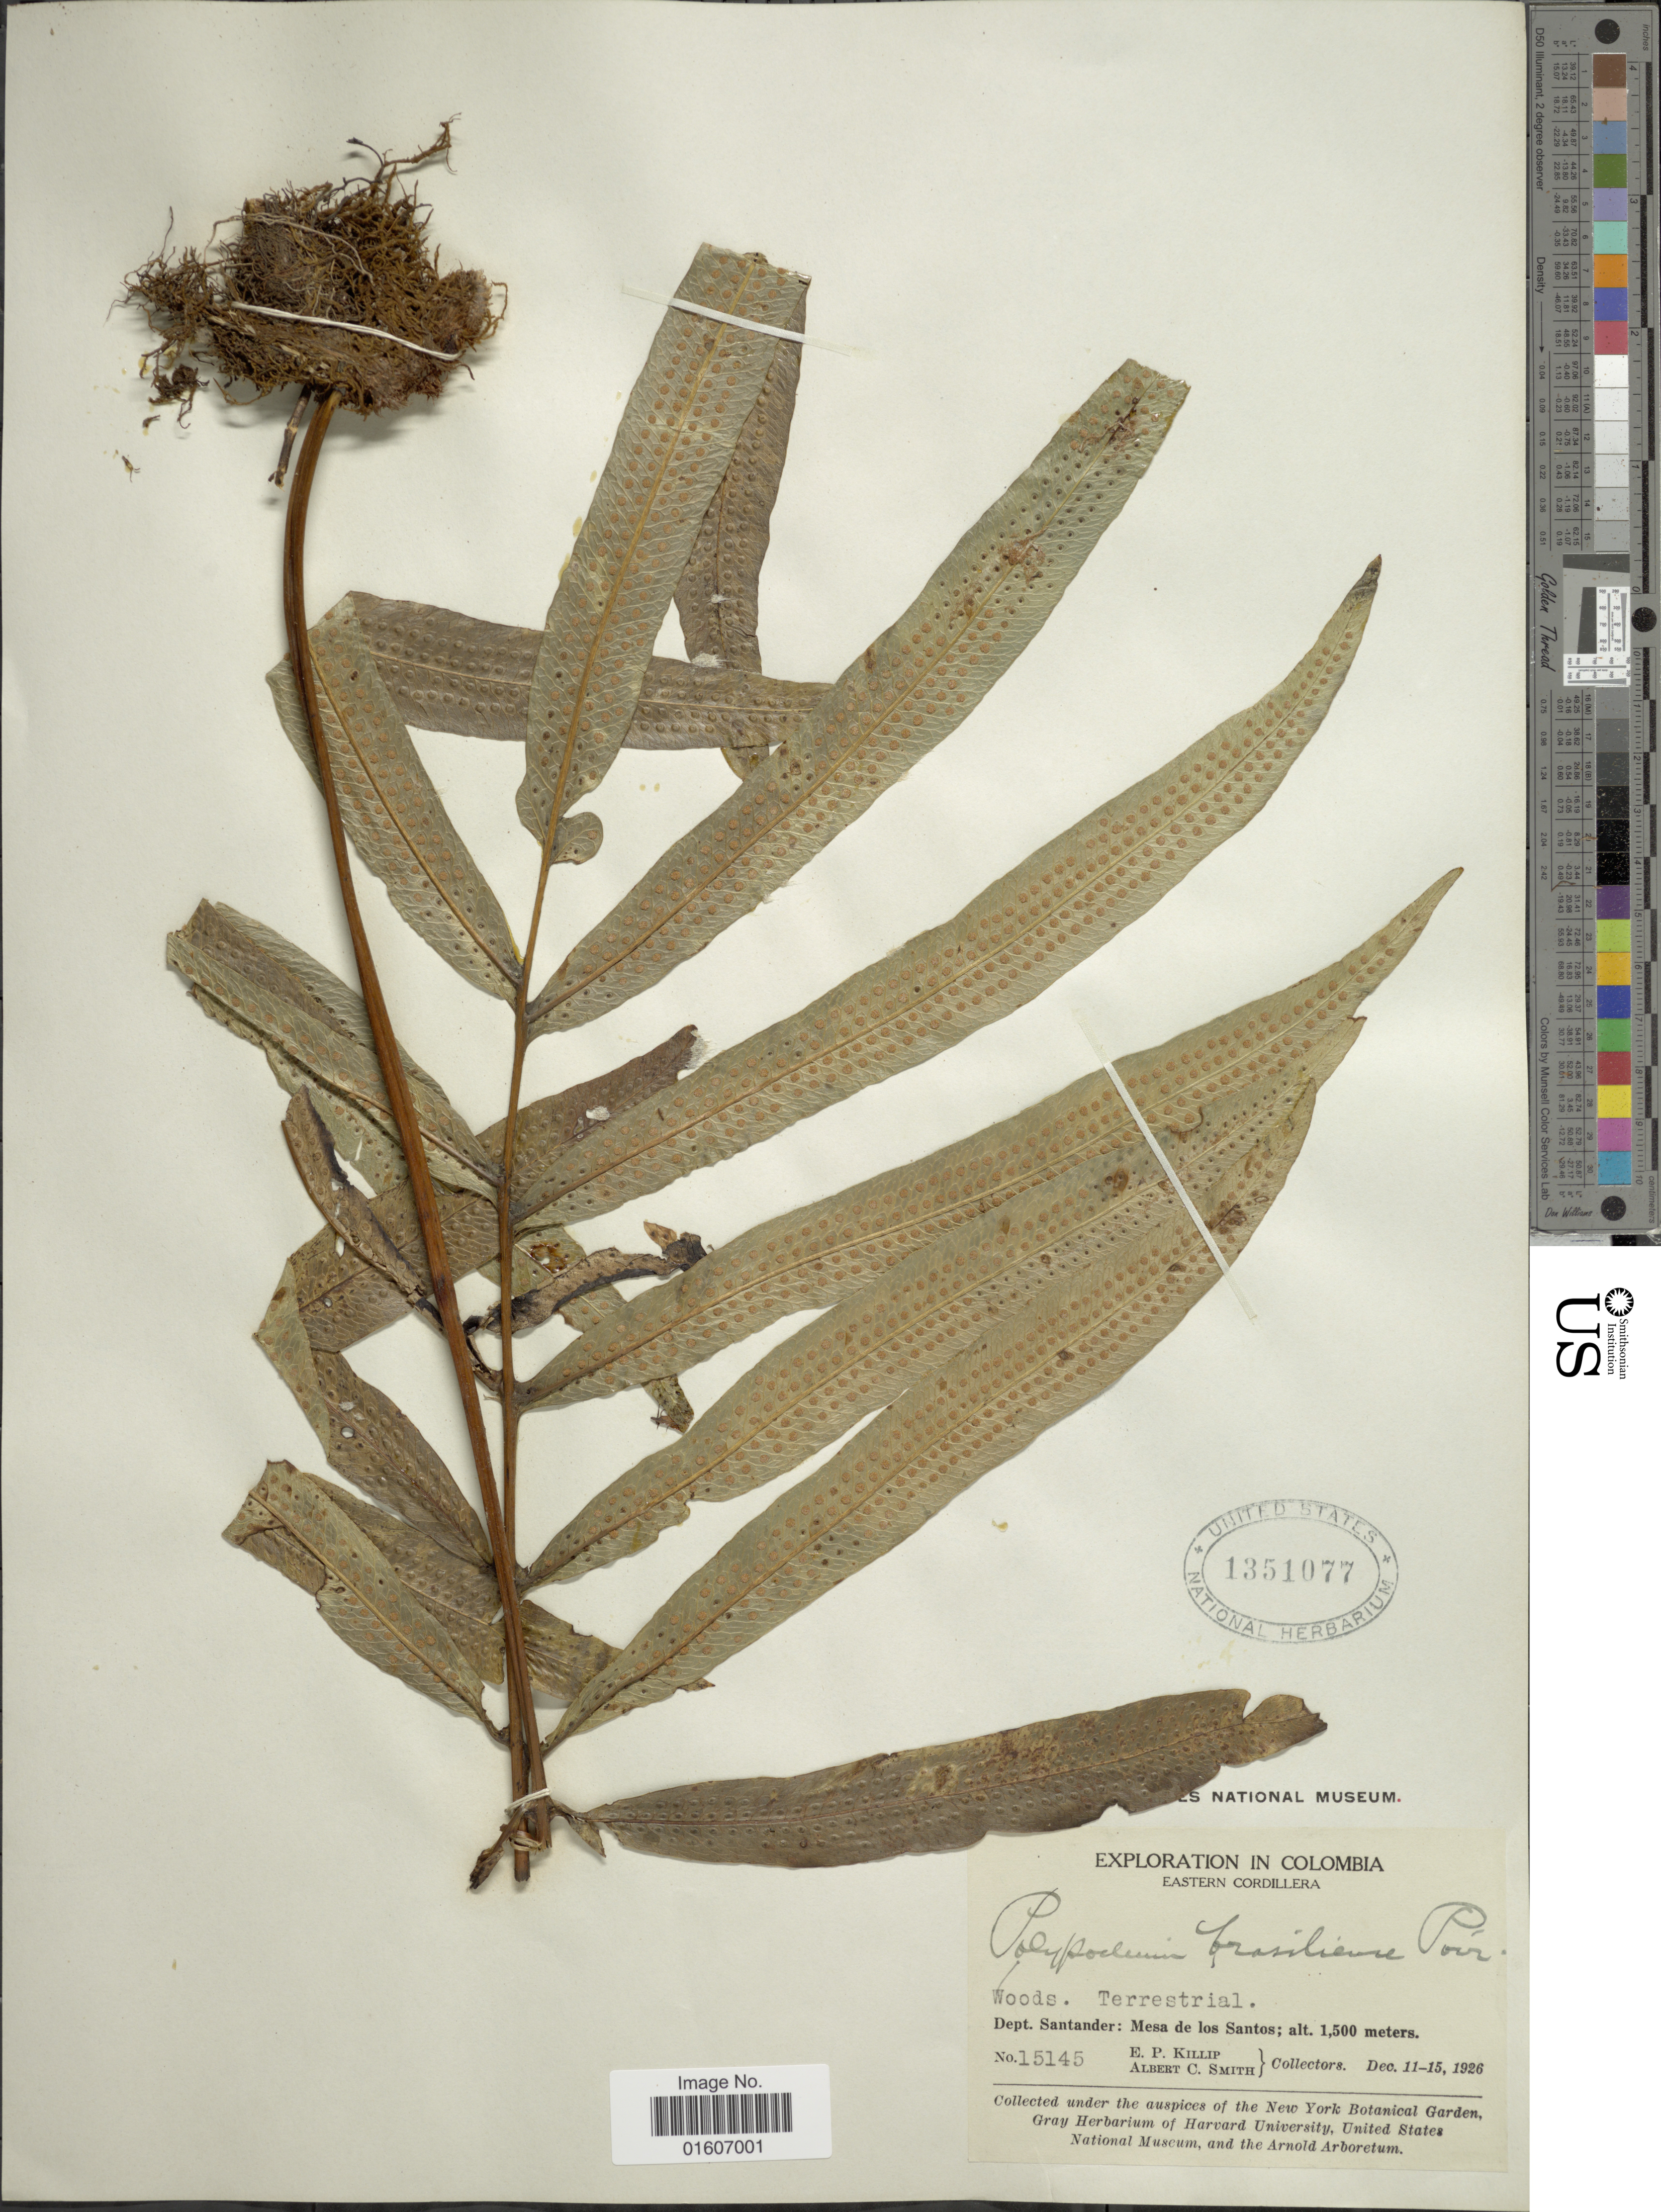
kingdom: Plantae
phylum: Tracheophyta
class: Polypodiopsida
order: Polypodiales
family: Polypodiaceae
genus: Serpocaulon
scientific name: Serpocaulon triseriale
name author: (Sw.) A.R. Sm.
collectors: E. P. Killip & A. C. Smith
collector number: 15145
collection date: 1926-12-11/1926-12-15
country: Colombia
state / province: Santander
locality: Eastern Cordillera, Dept. Santander: Mesa de los Santos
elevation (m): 1500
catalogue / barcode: US 1351077